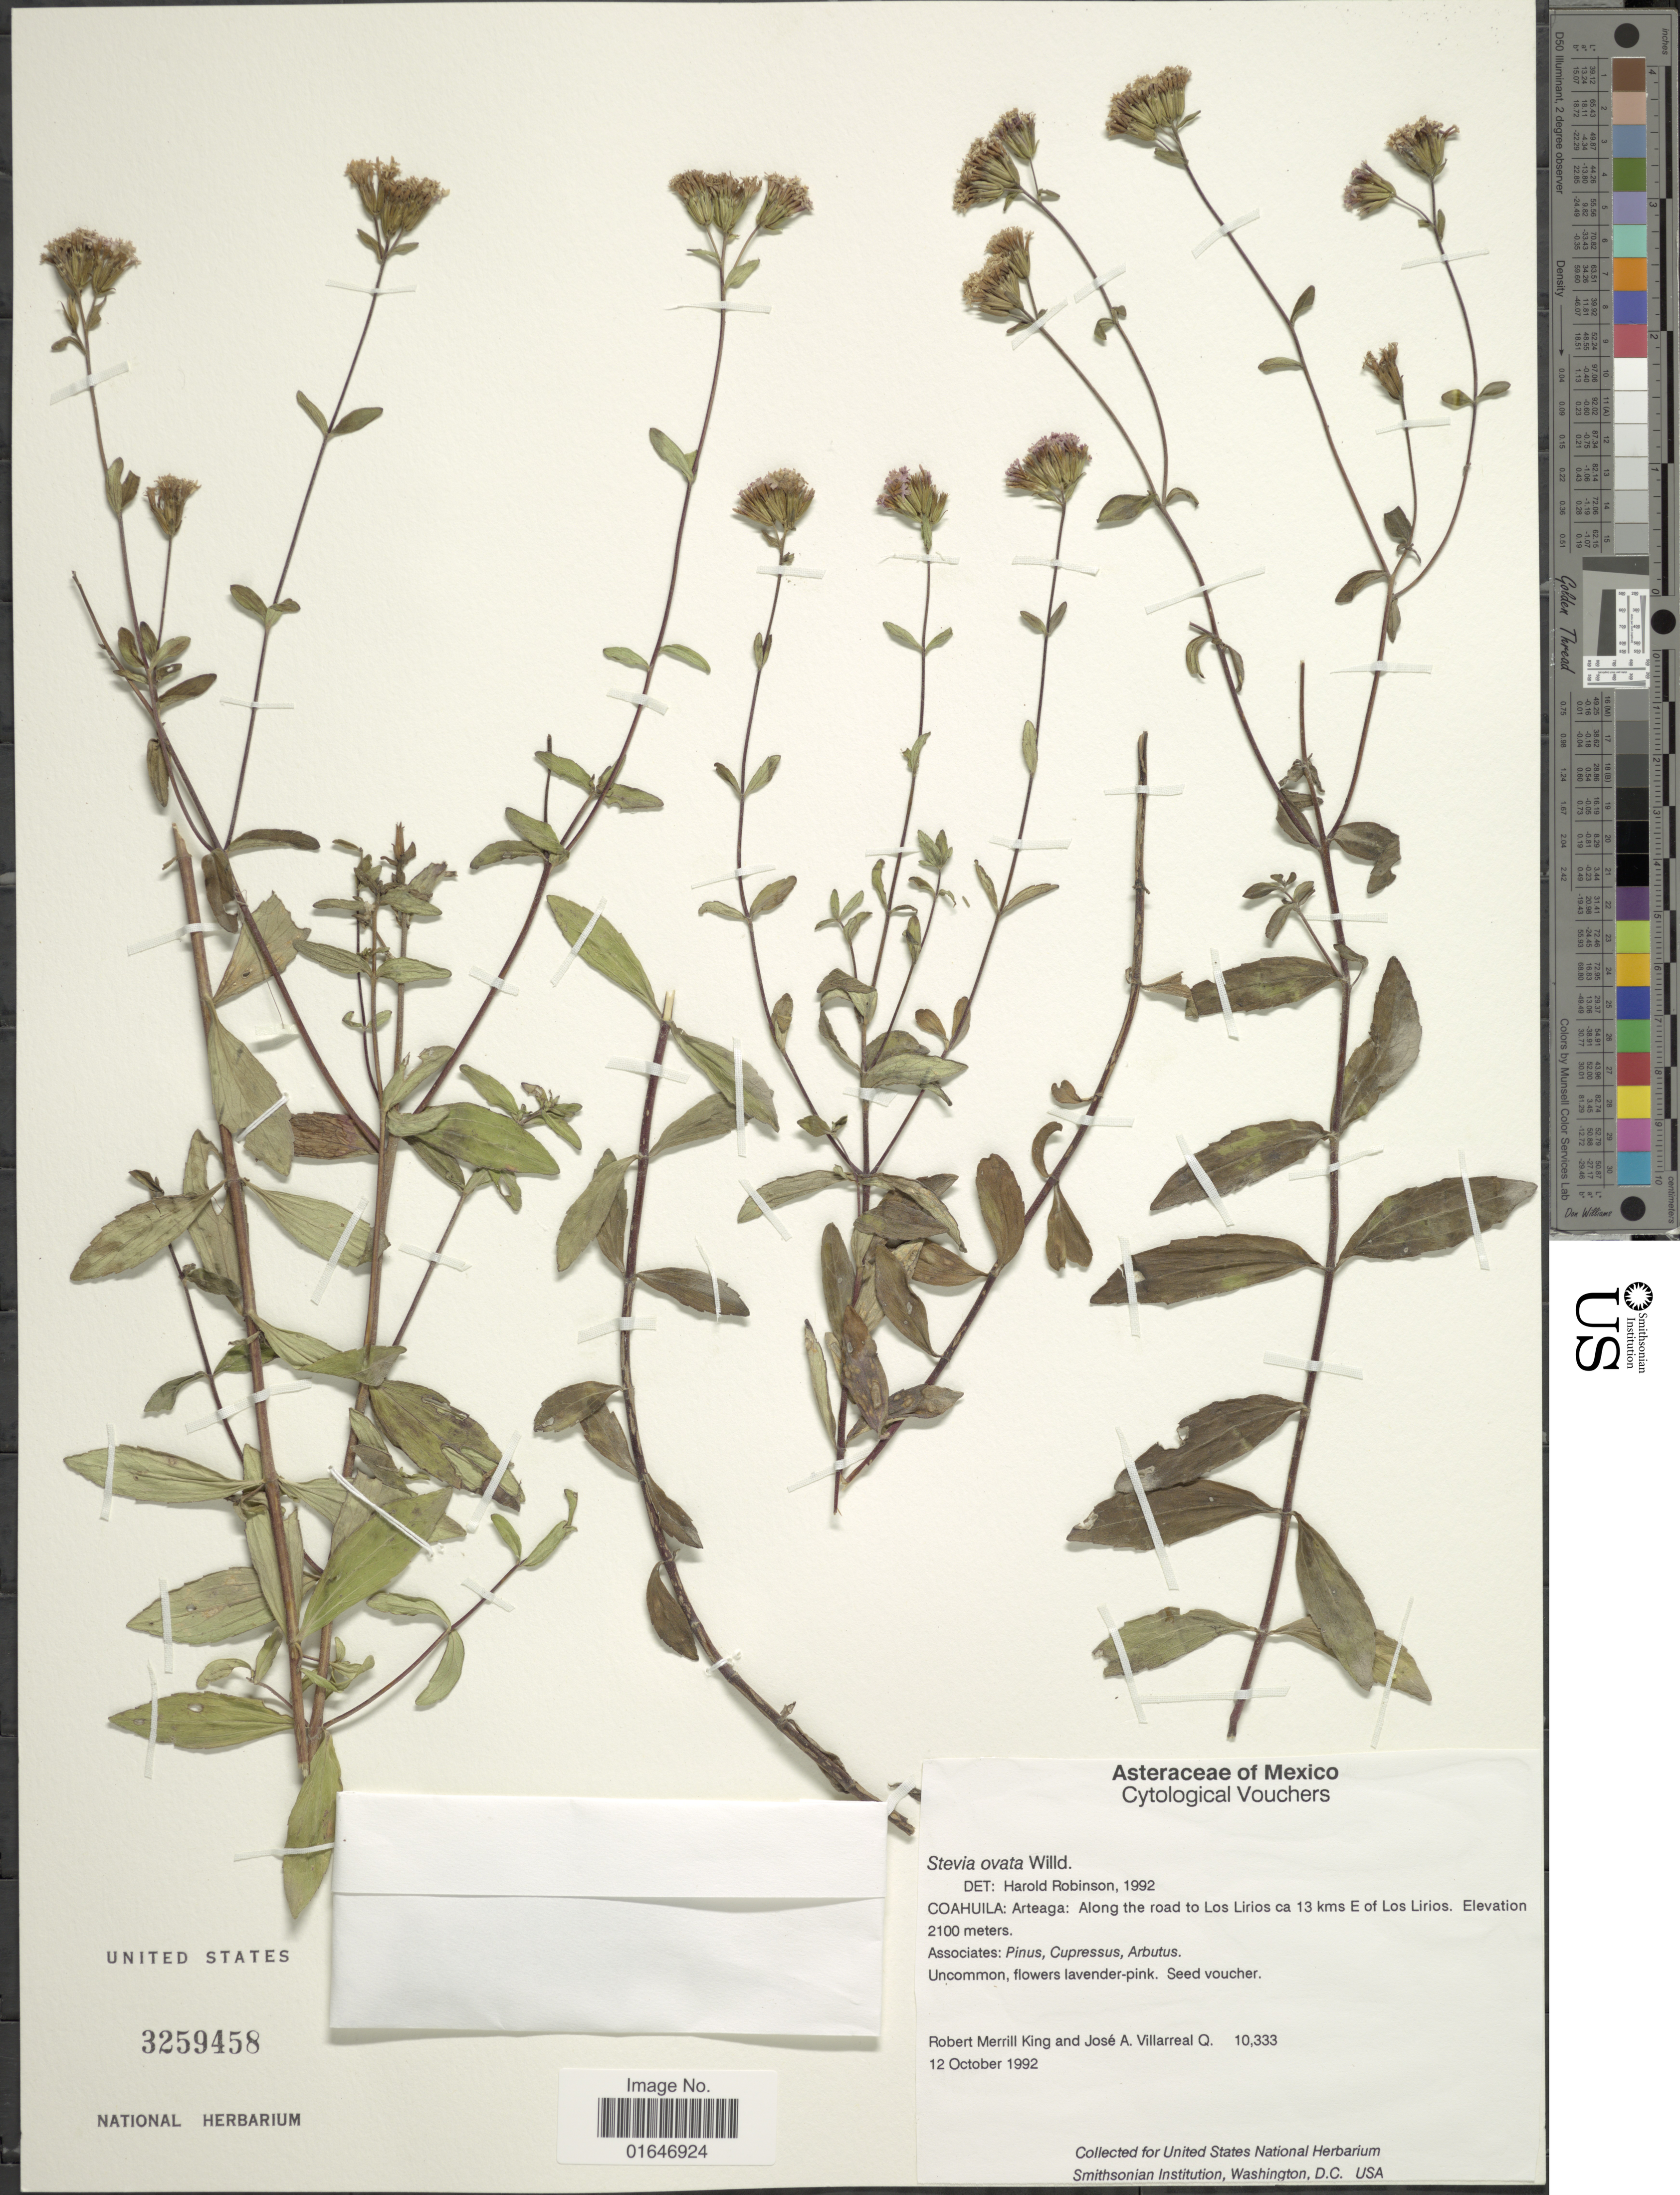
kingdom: Plantae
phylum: Tracheophyta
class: Magnoliopsida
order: Asterales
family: Asteraceae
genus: Stevia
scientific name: Stevia ovata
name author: Willd.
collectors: R. M. King & J. Villarreal-Quintanilla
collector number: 10333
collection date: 1992-10-12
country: Mexico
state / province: Coahuila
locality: Arteaga: along the road to Los Lirios ca 13 kms E of Los Irios.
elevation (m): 2100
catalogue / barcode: US 3259458